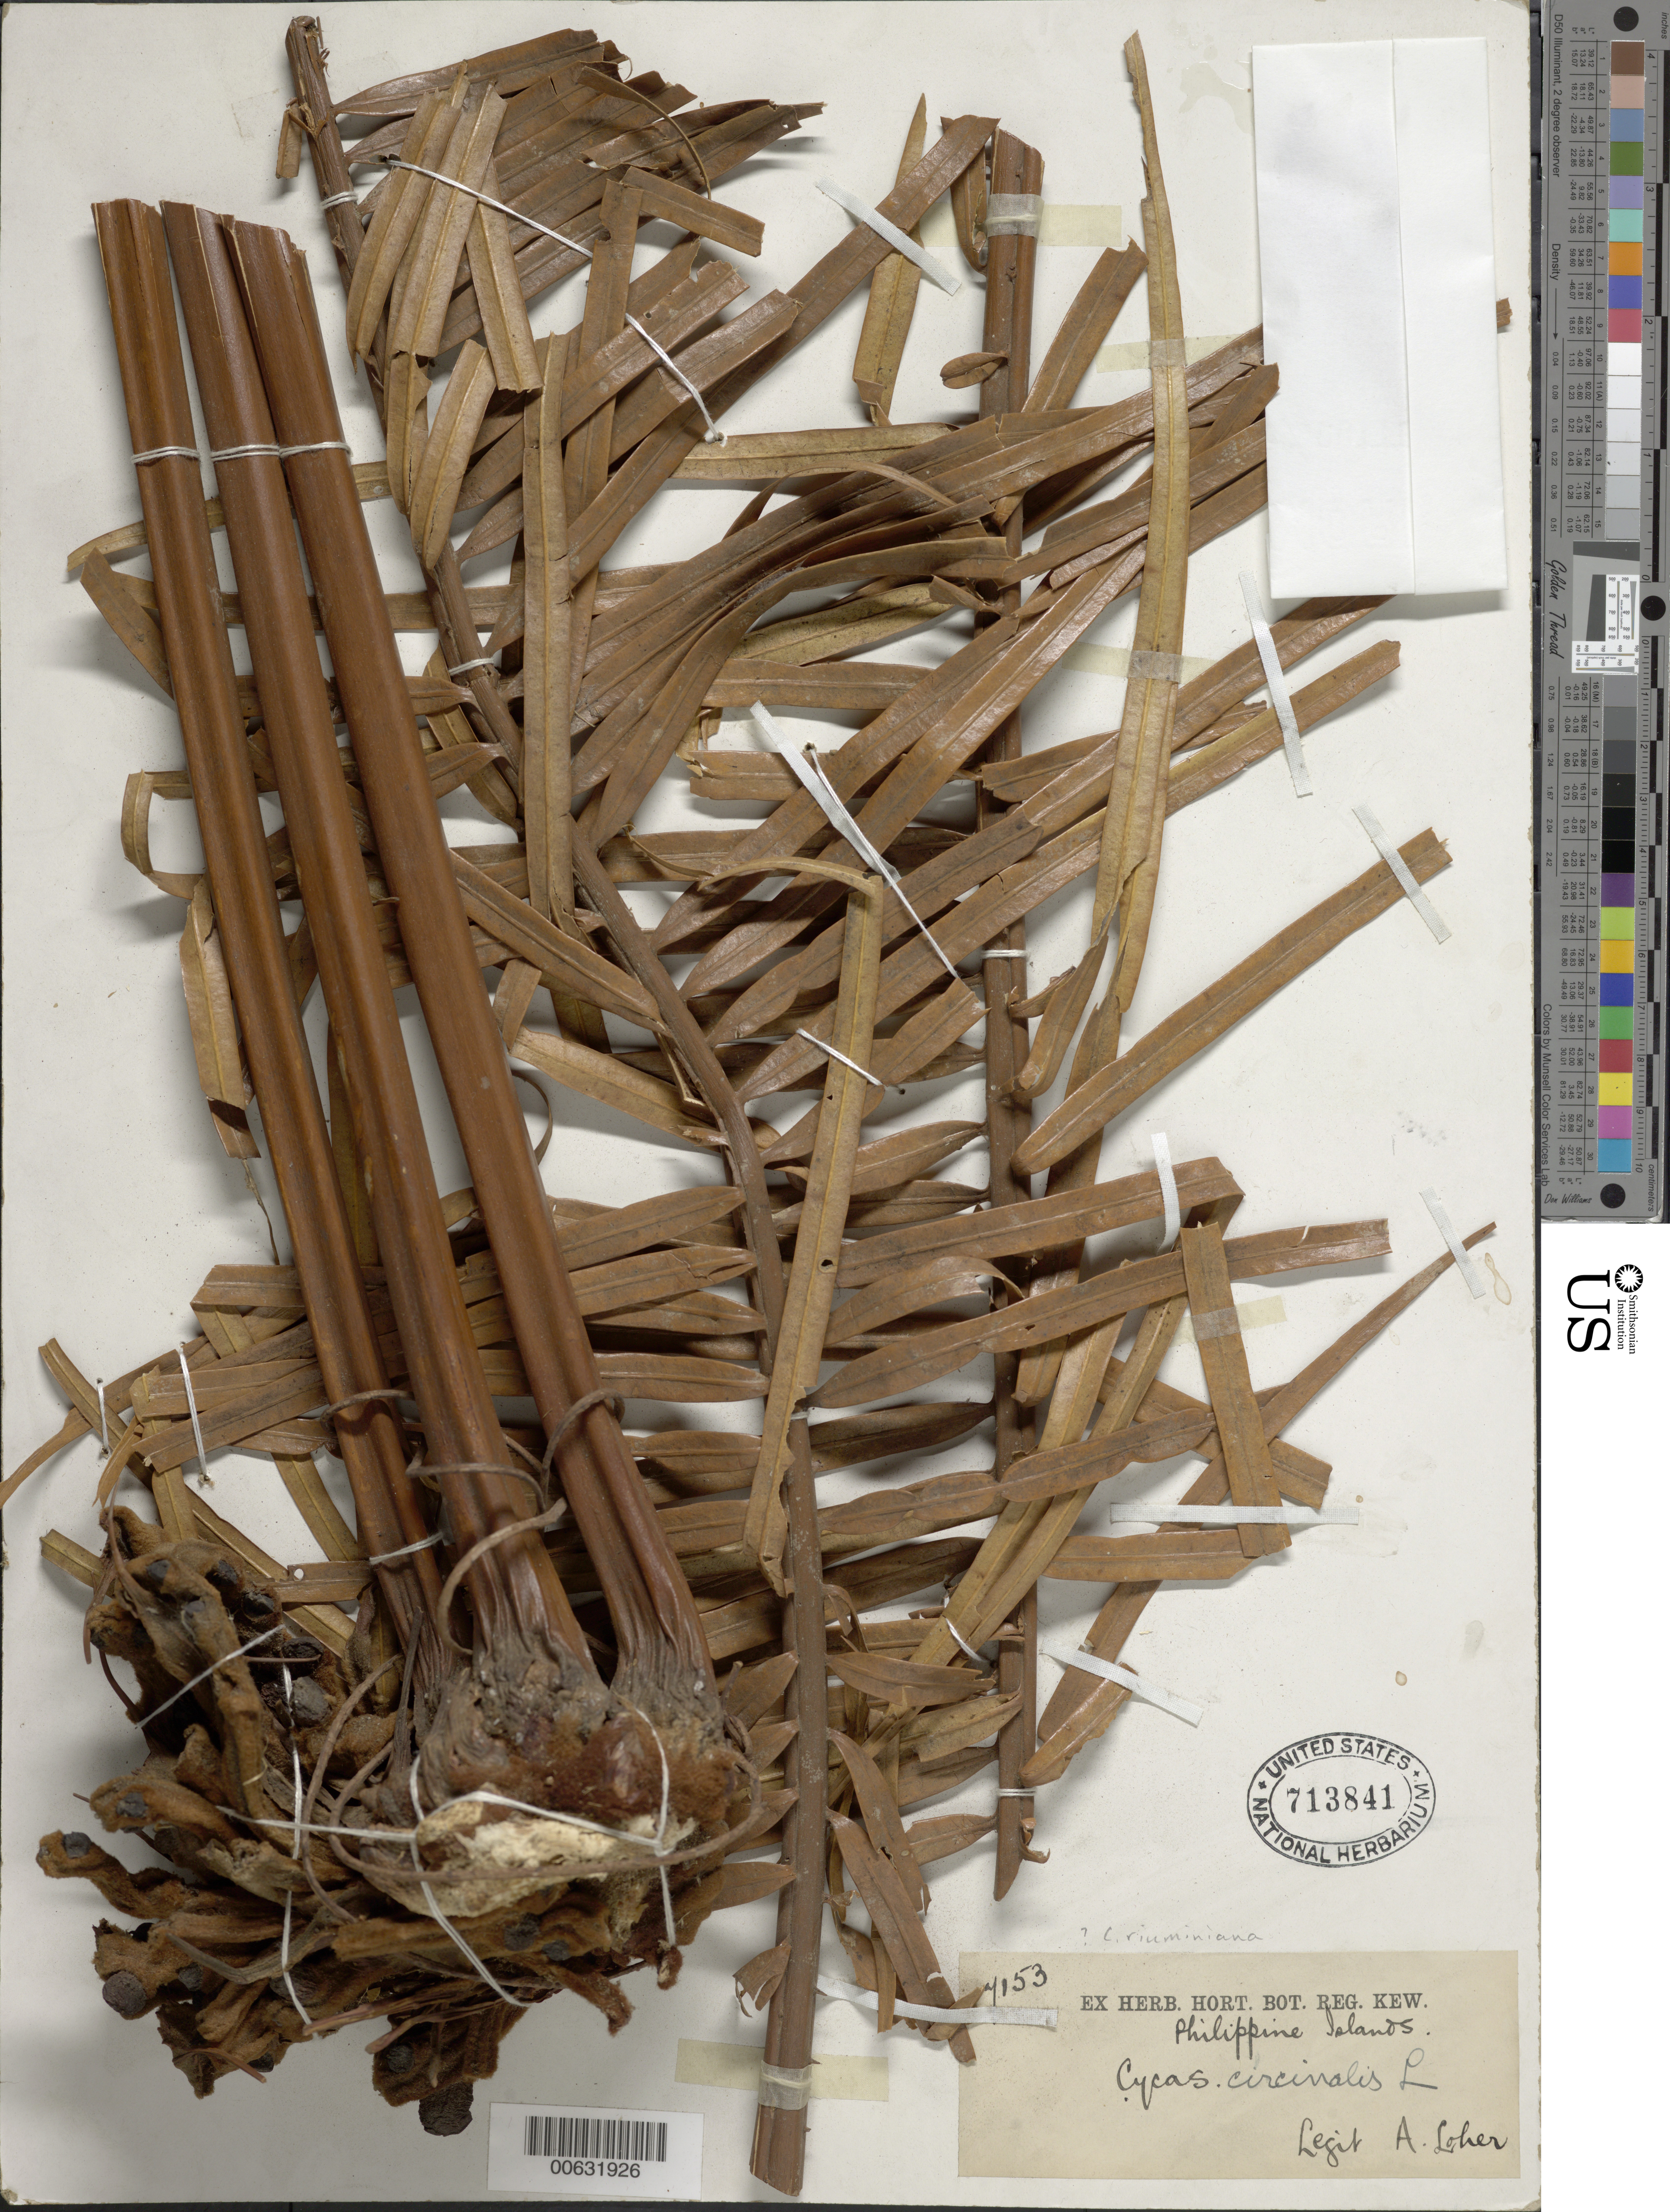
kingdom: Plantae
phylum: Tracheophyta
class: Cycadopsida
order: Cycadales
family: Cycadaceae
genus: Cycas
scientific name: Cycas riuminiana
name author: Regal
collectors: A. Loher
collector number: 7153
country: Philippines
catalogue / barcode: US 713841